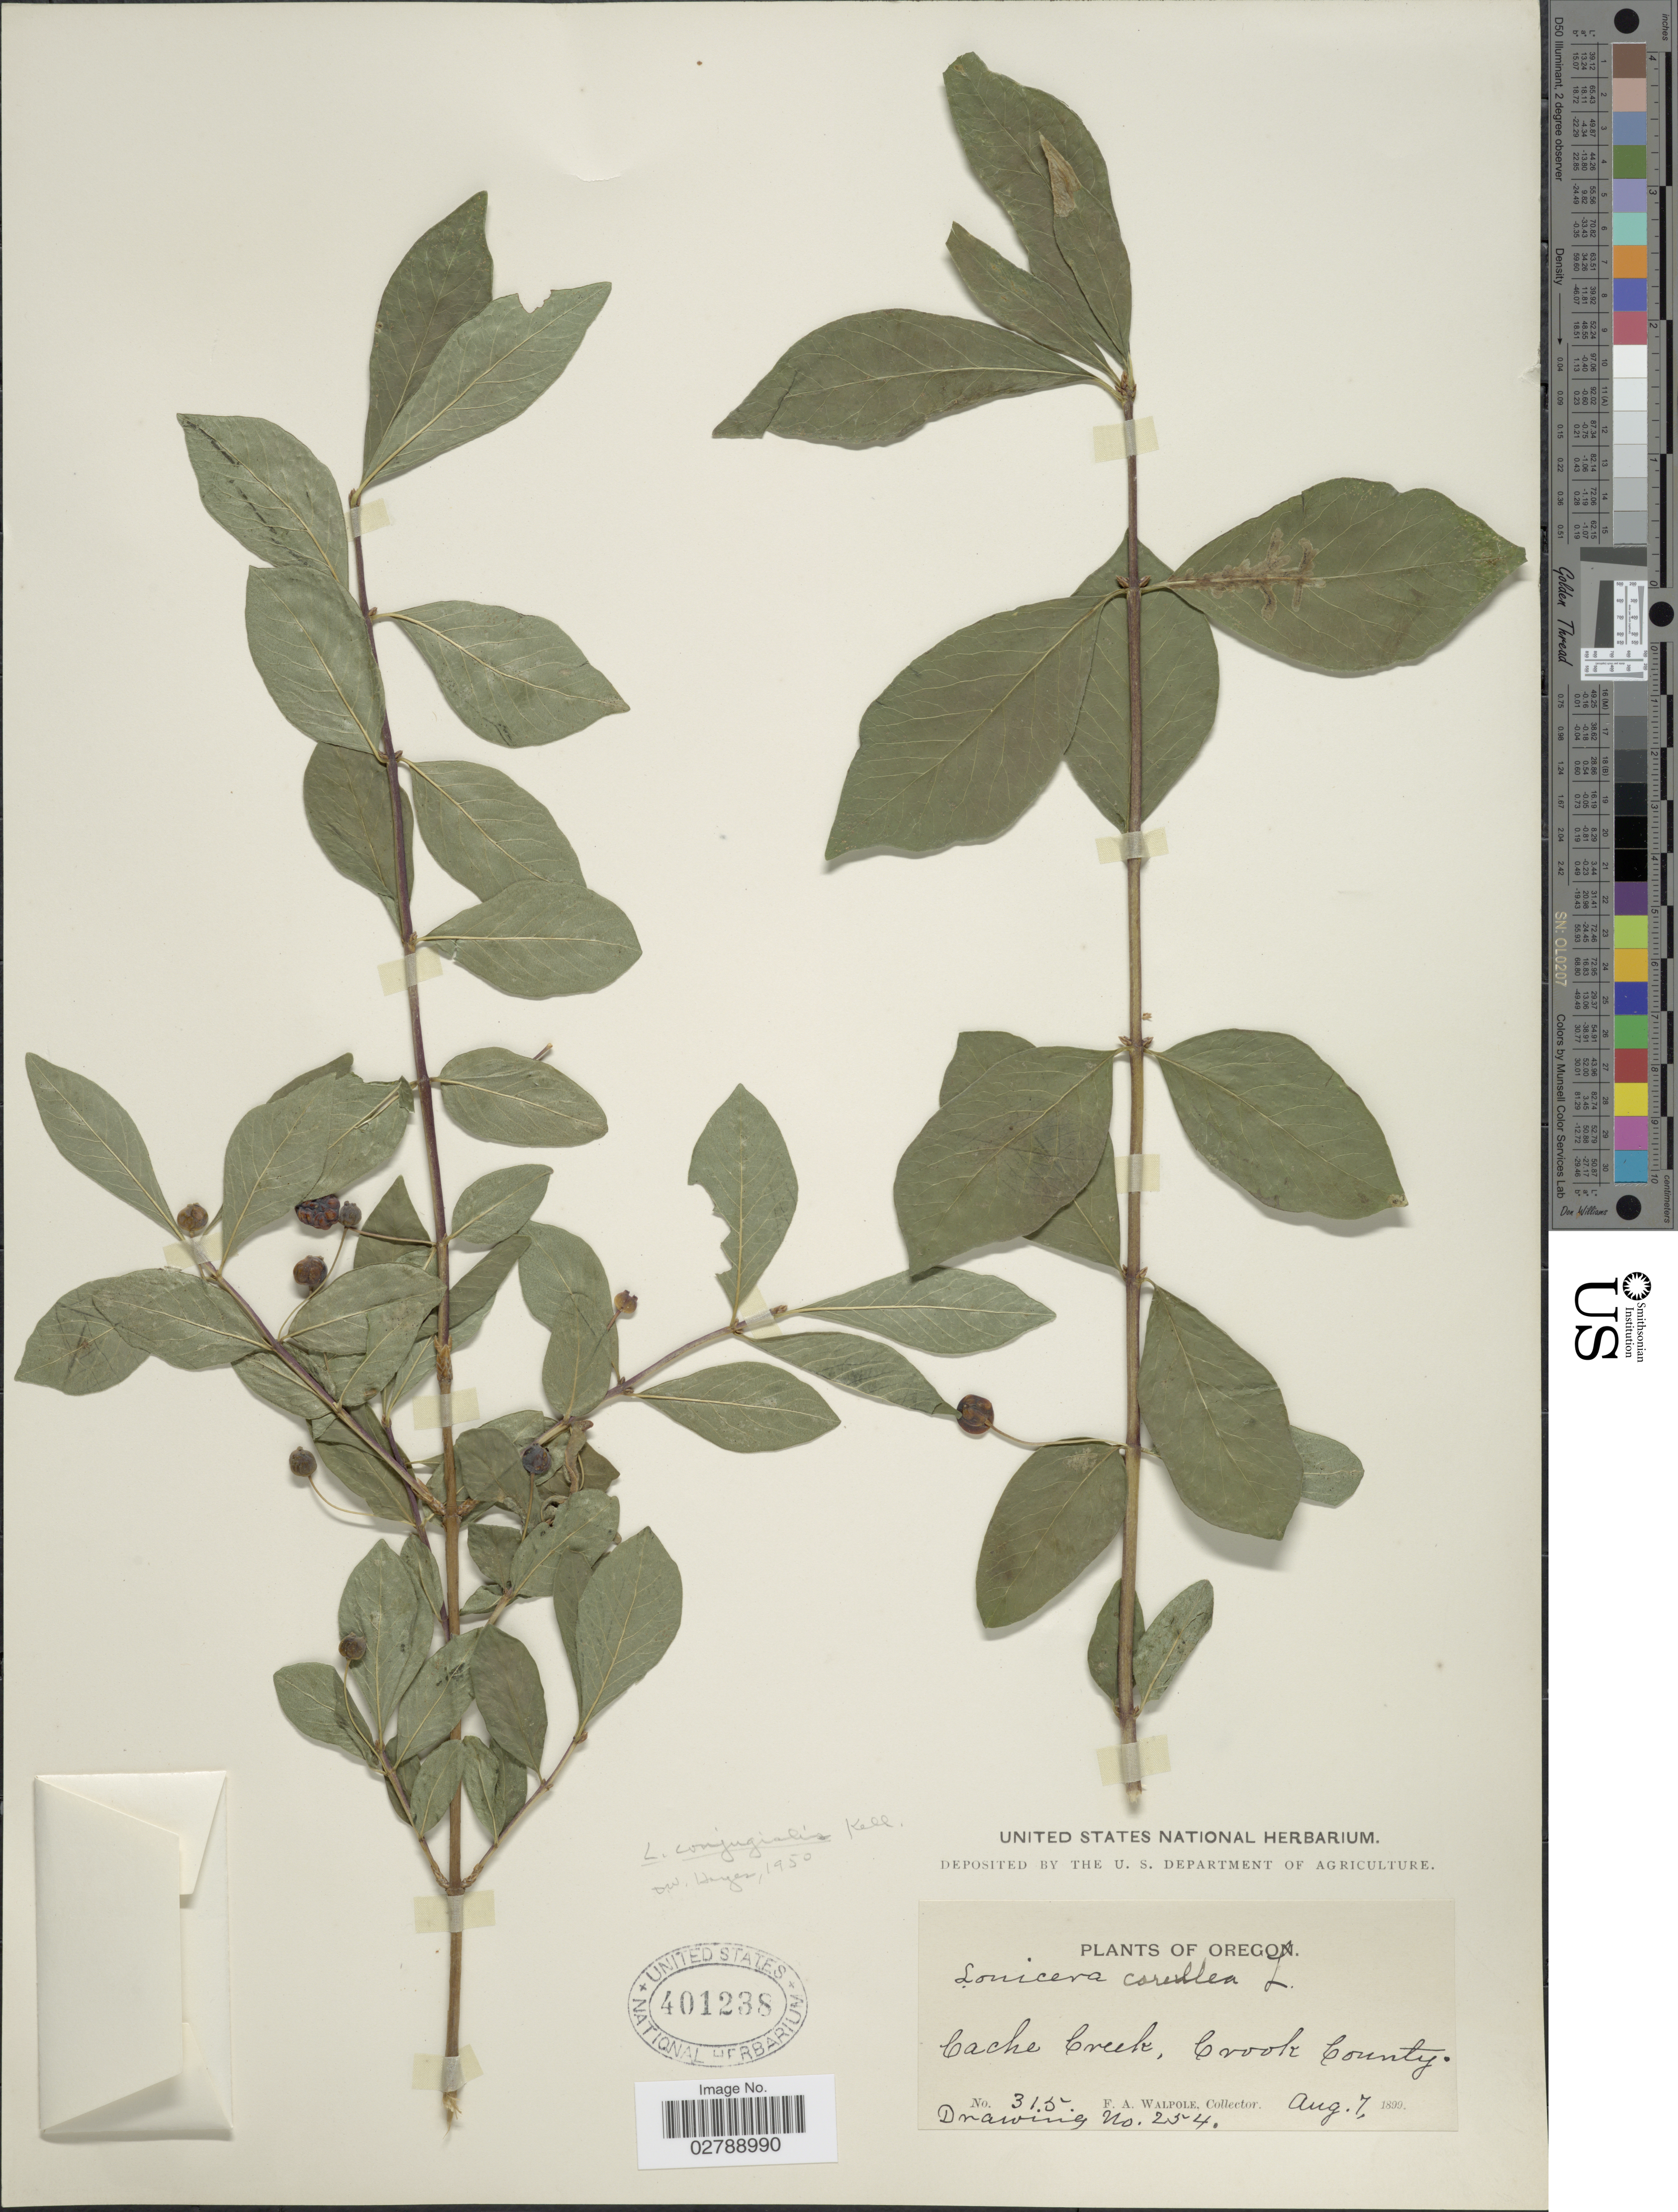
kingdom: Plantae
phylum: Tracheophyta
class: Magnoliopsida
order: Dipsacales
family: Caprifoliaceae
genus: Lonicera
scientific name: Lonicera conjugialis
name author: Kellogg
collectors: F. Walpole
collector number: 315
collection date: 1899-07-07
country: United States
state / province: Oregon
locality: Cache Creek, Crook County.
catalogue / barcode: US 401238